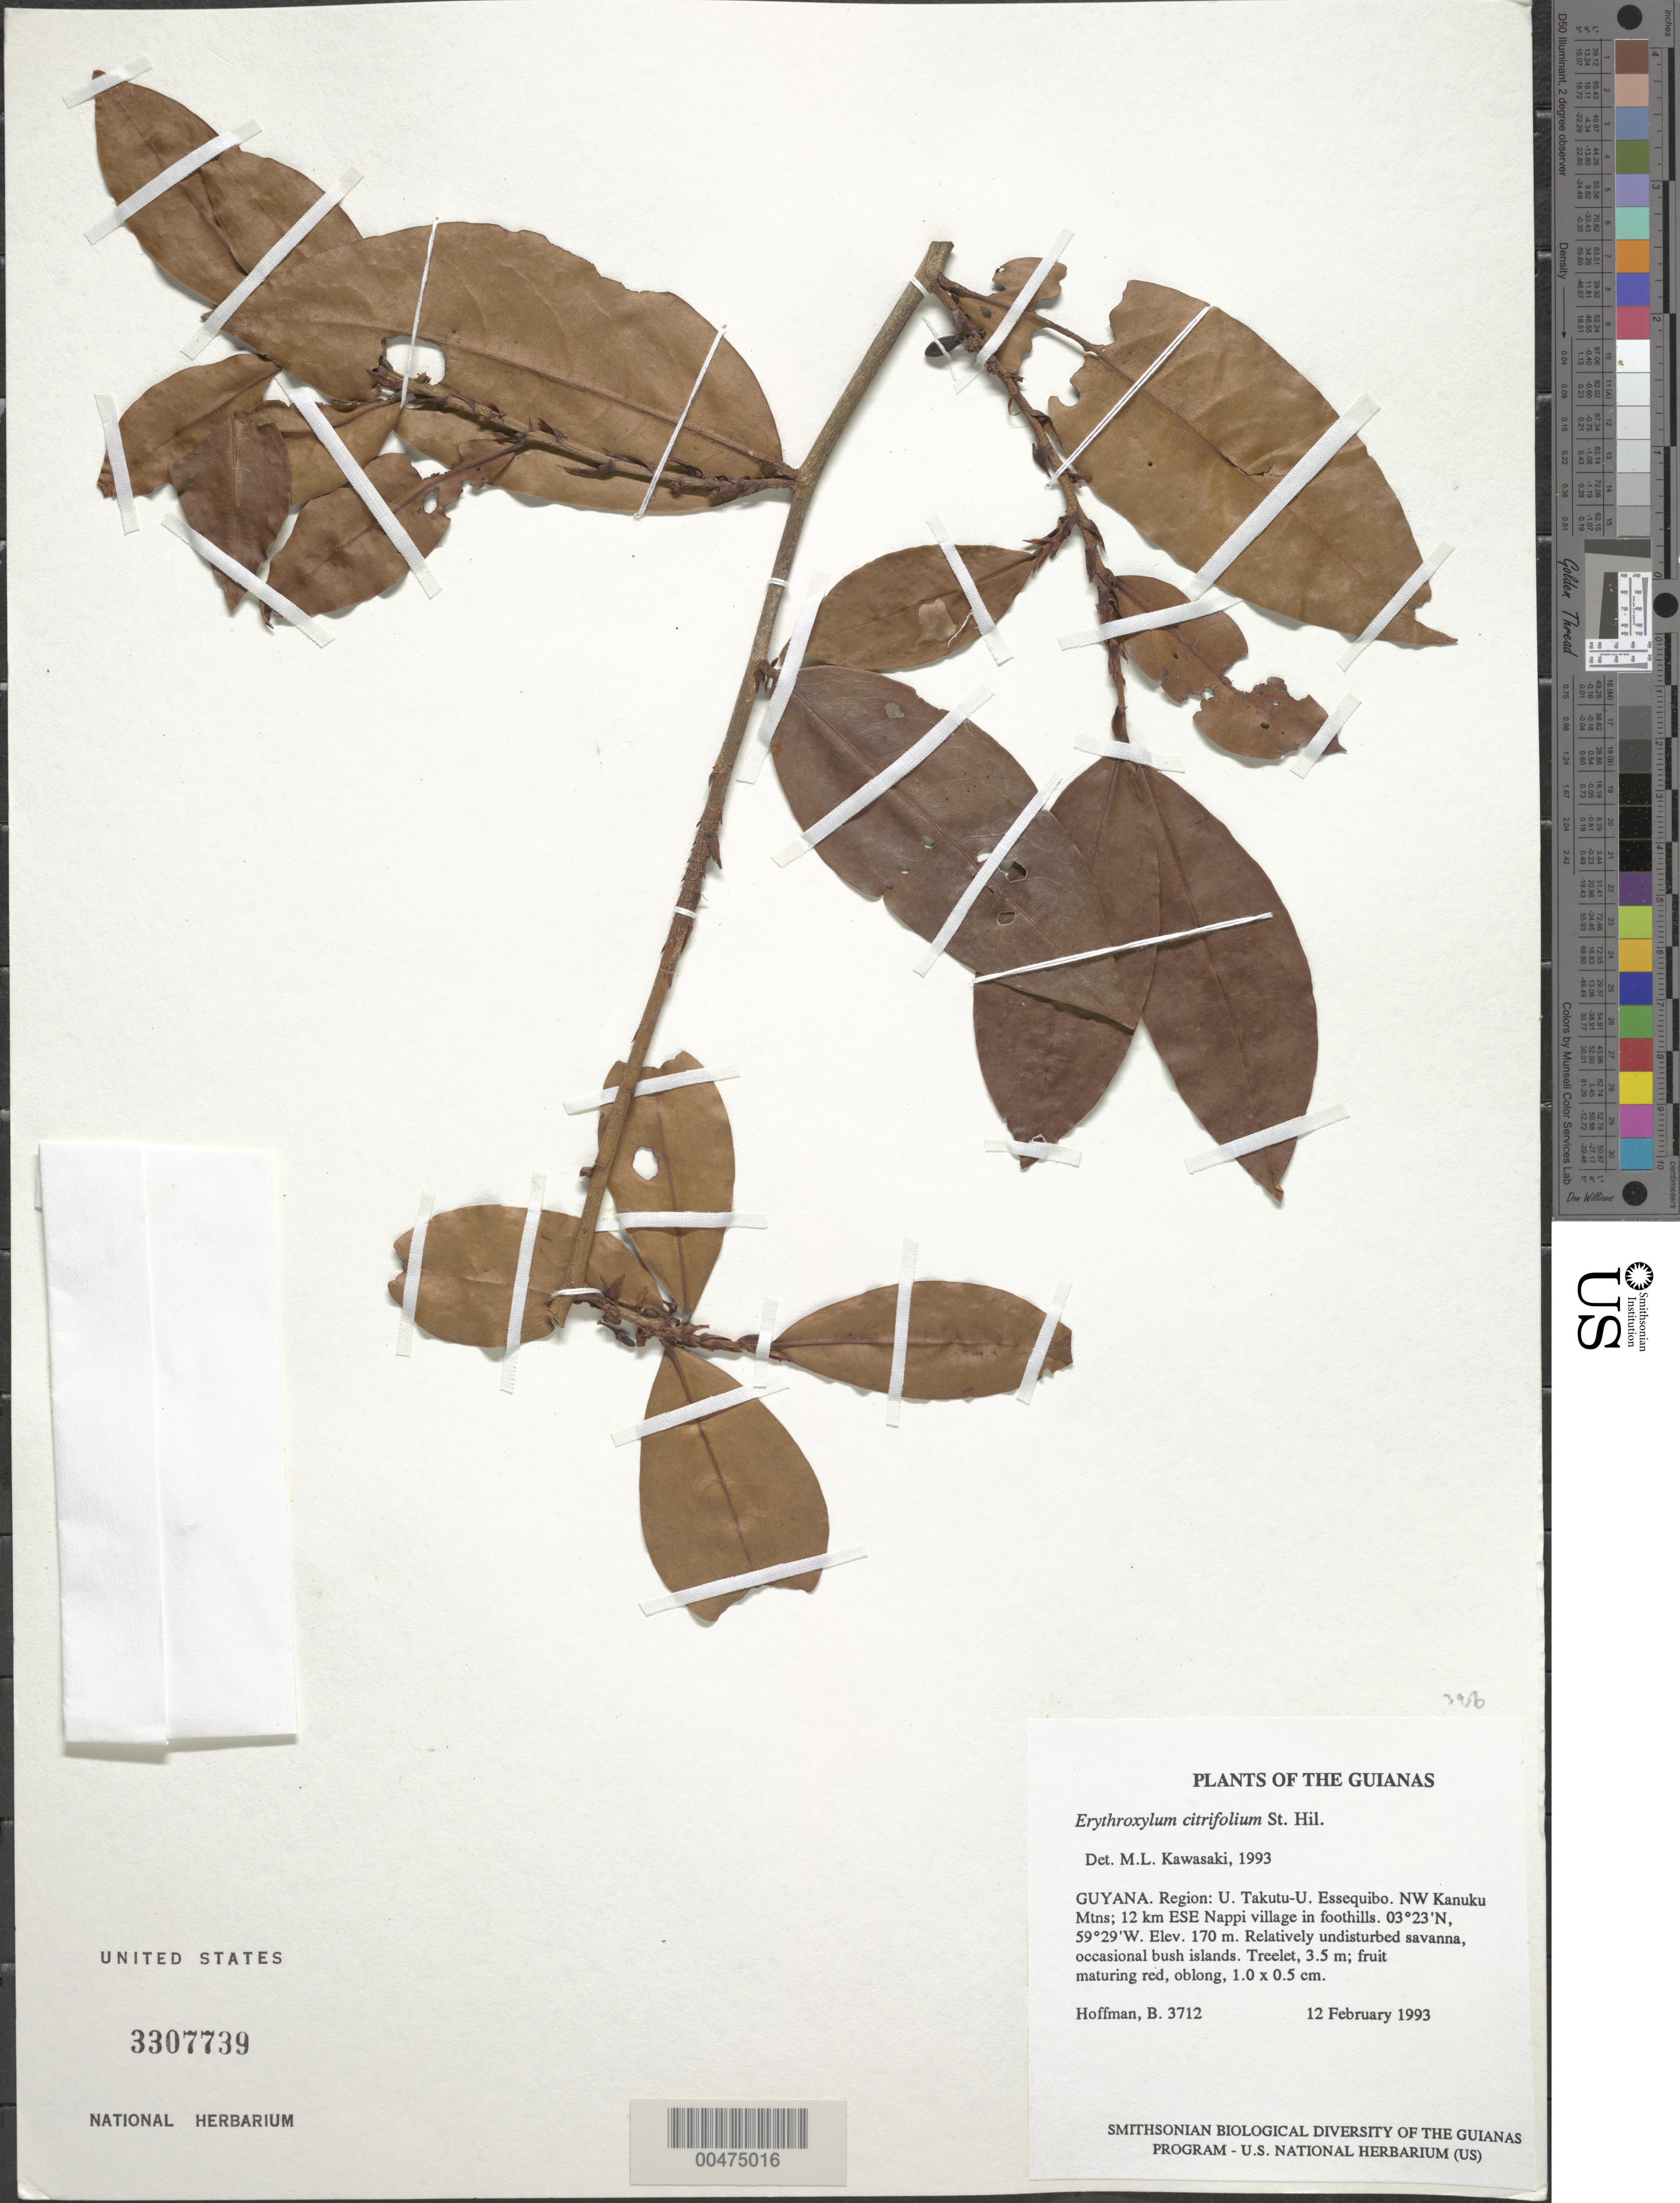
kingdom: Plantae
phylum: Tracheophyta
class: Magnoliopsida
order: Malpighiales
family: Erythroxylaceae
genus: Erythroxylum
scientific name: Erythroxylum citrifolium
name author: A. St.-Hil.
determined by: Kawasaki, María L.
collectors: B. Hoffman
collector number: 3712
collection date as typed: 12 February 1993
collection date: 1993-02-12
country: Guyana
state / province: U. Takutu-U. Essequibo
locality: NW Kanuku Mountains; 12 km ESE of Nappi village in foothills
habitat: Relatively undisturbed savanna, occasional bush islands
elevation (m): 170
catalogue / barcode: US 3307739